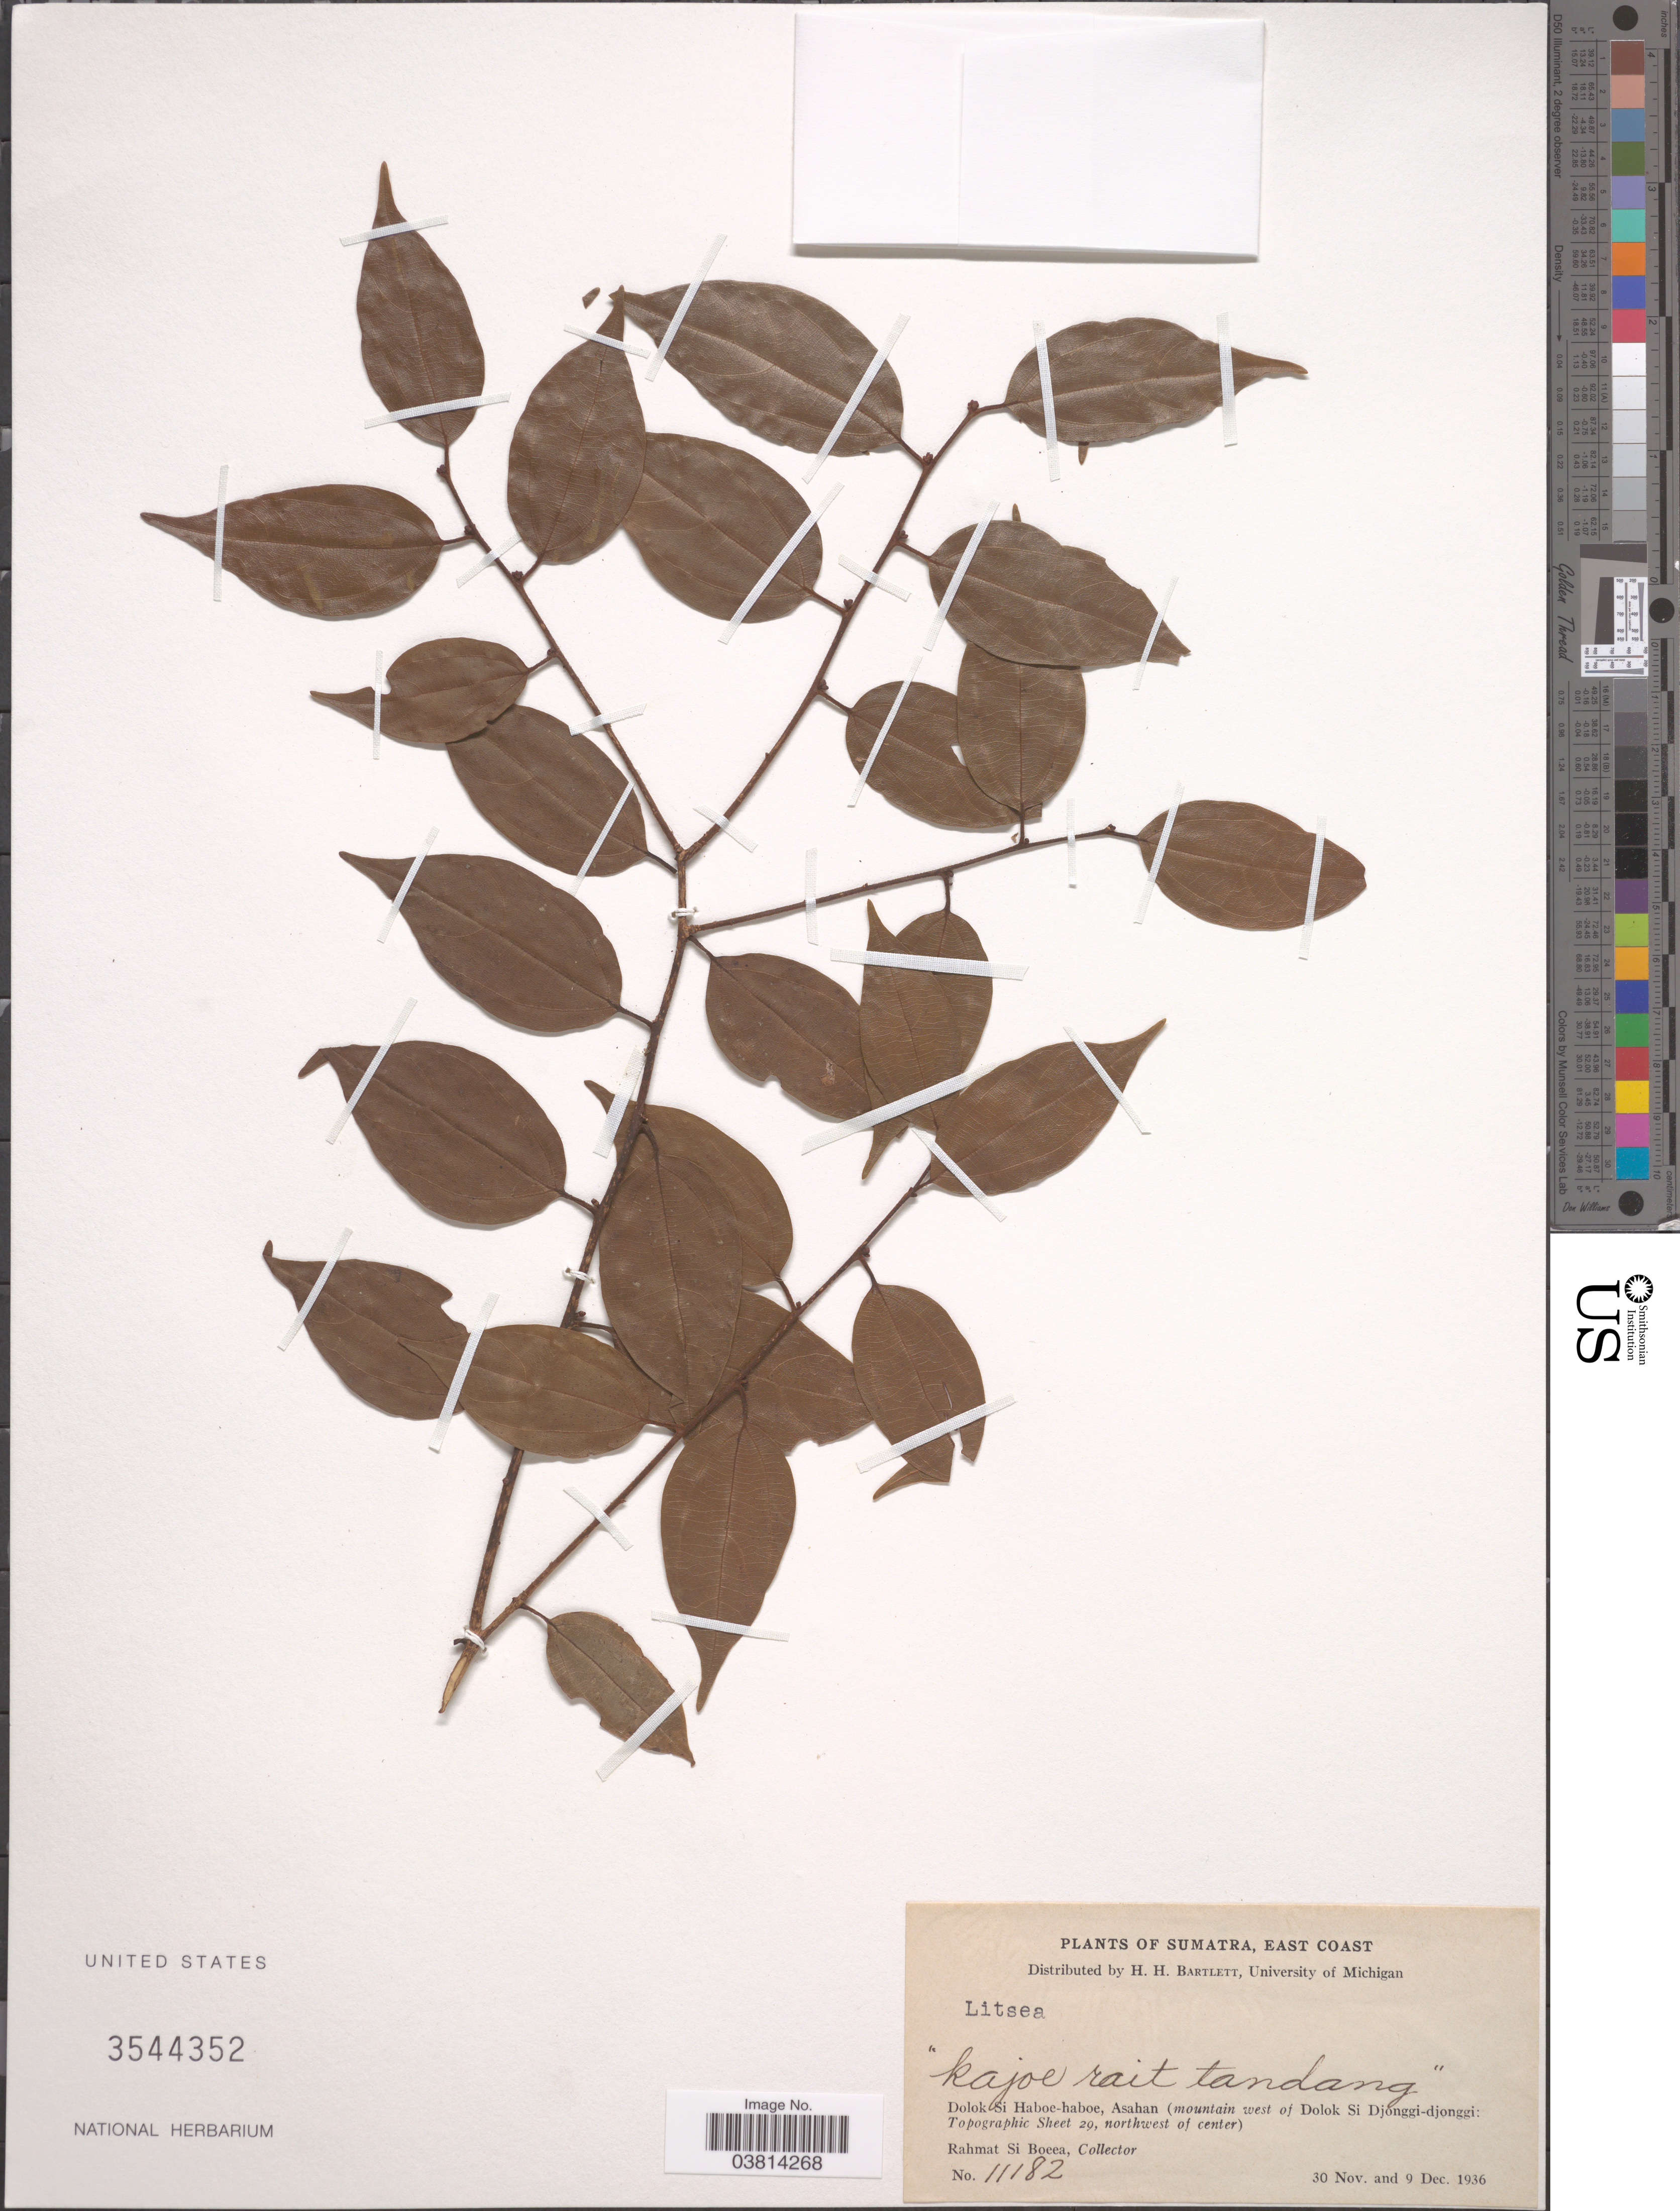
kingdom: Plantae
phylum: Tracheophyta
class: Magnoliopsida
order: Laurales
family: Lauraceae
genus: Litsea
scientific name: Litsea sp.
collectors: Rahmat Si Boeea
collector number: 11182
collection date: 1936-11-30/1936-12-09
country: Indonesia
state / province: Sumatra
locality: East Coast. Dolok Si Haboe-haboe, Asahan (mountain west of Dolok Si Djonggi-djonggi: Topographic Sheet 29, northwest of center).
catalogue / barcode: US 3544352